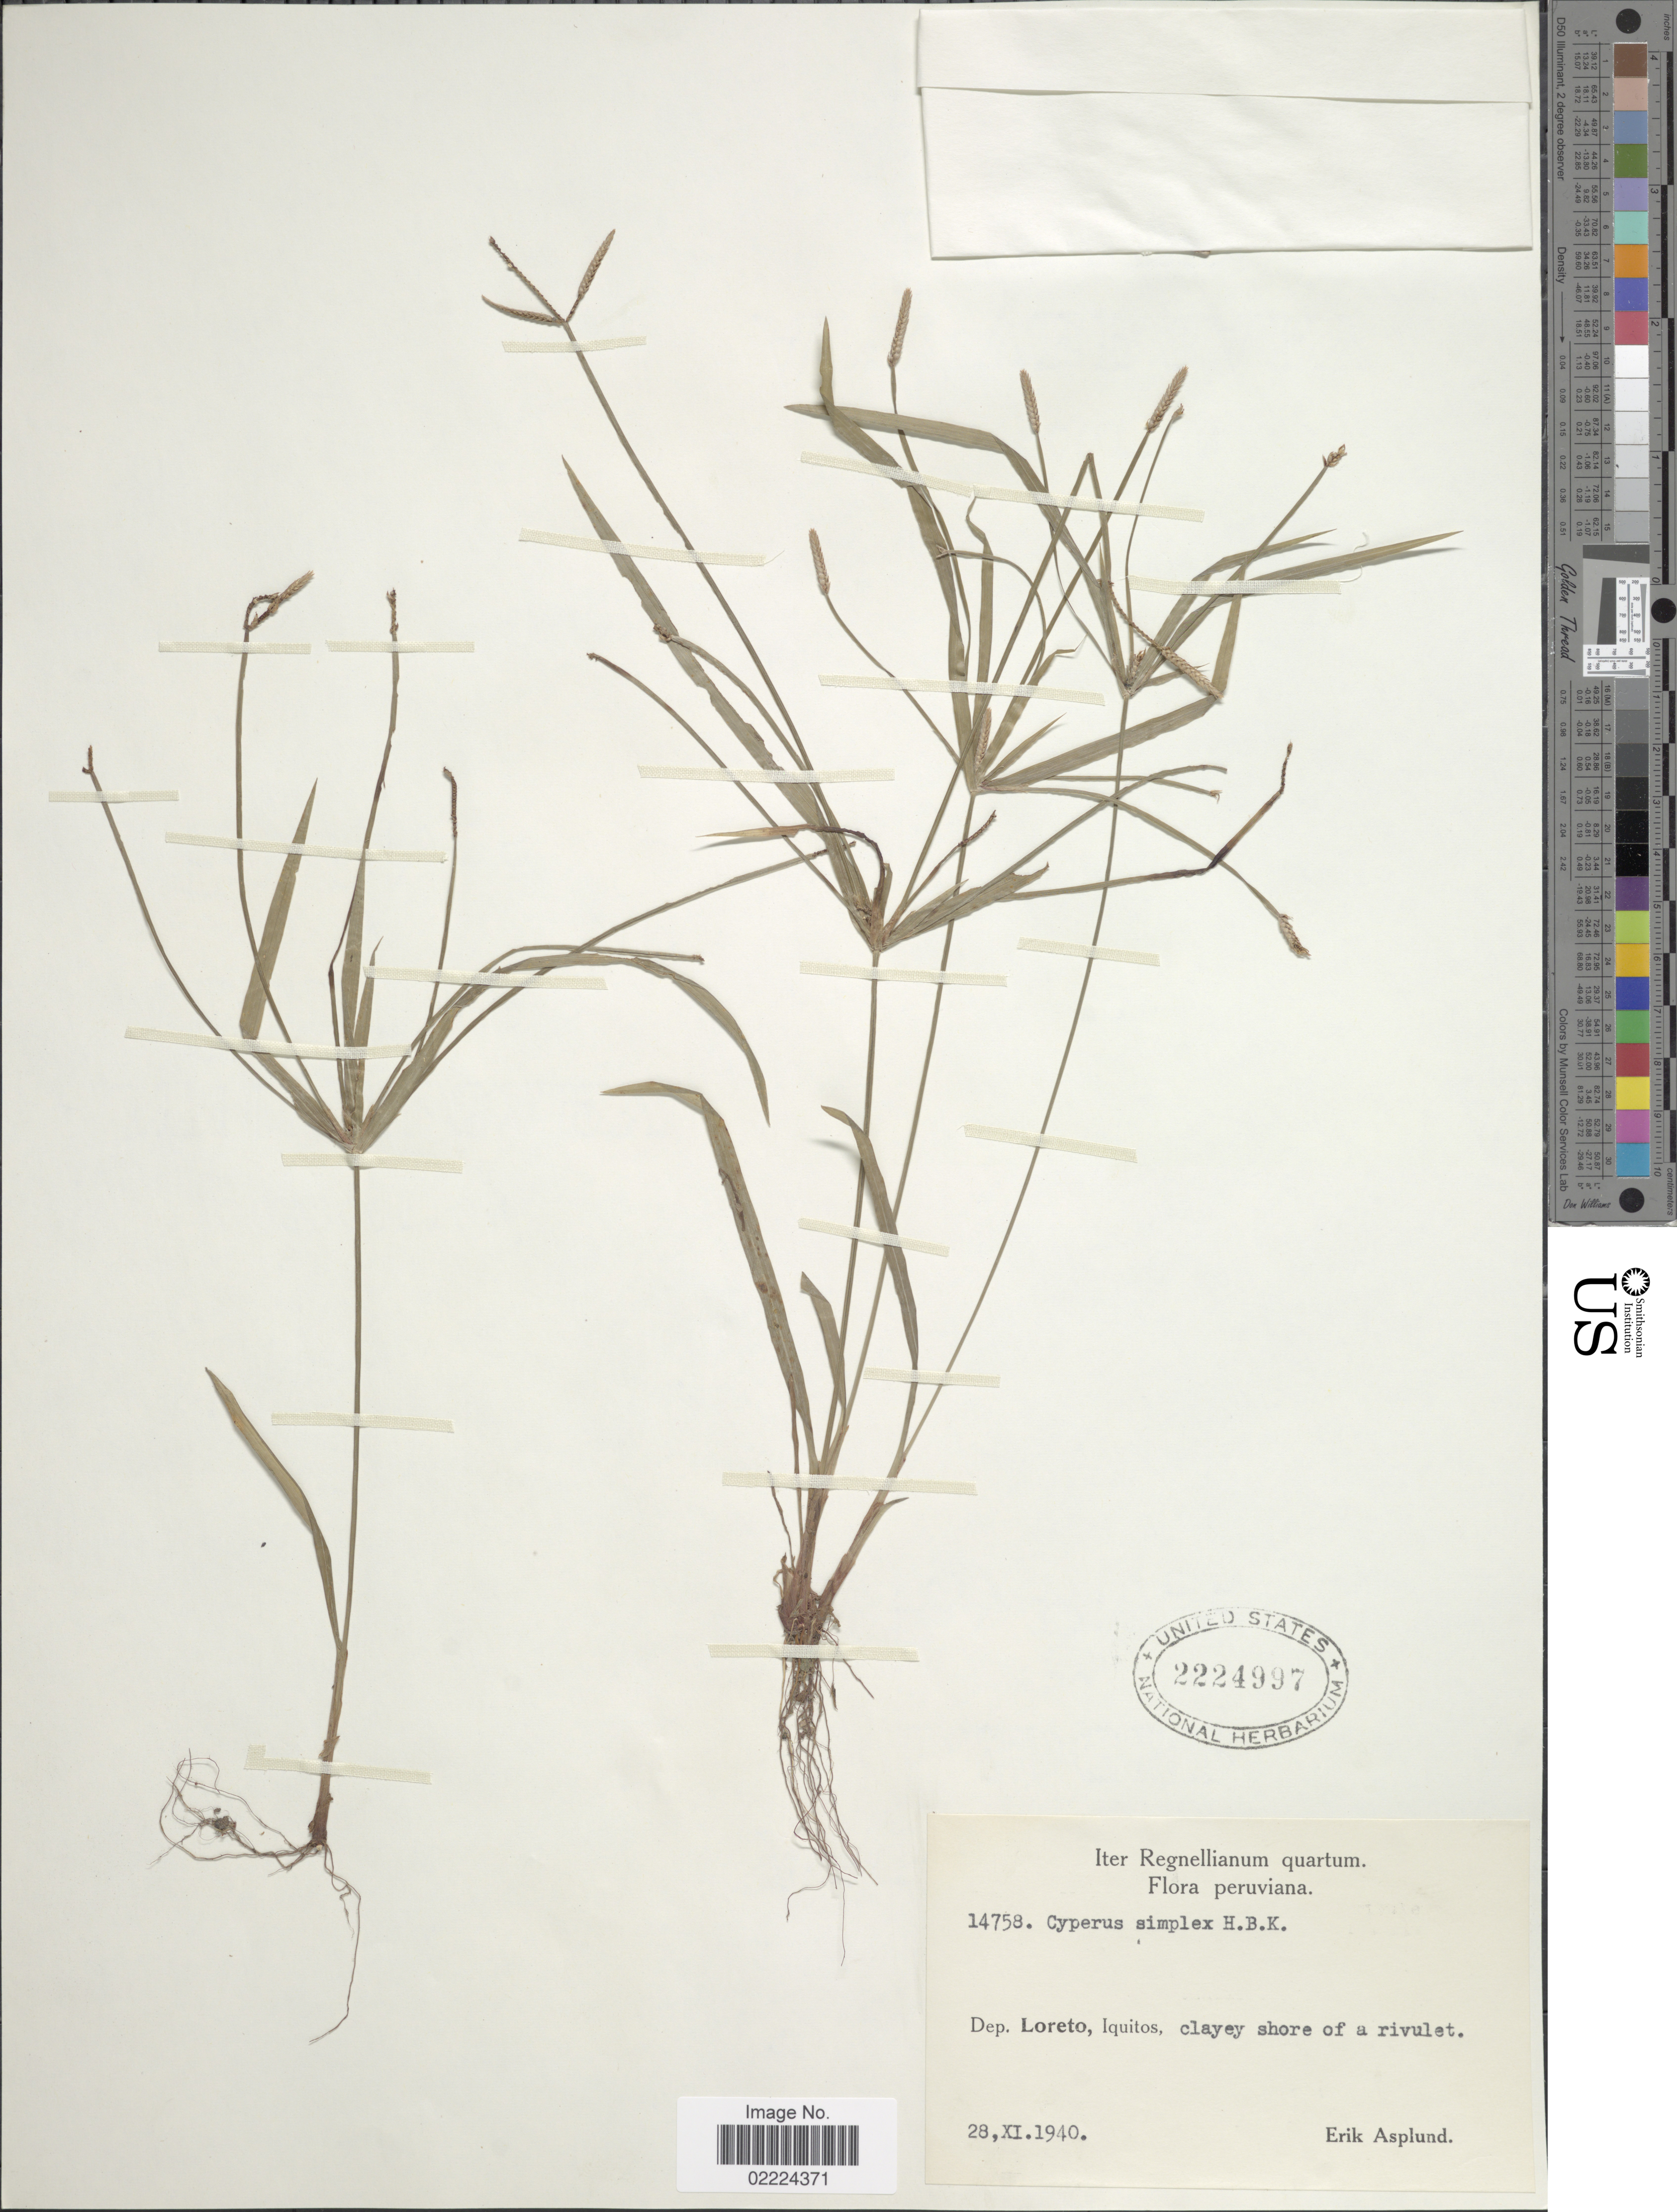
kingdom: Plantae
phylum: Tracheophyta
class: Liliopsida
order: Poales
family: Cyperaceae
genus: Cyperus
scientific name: Cyperus simplex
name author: Kunth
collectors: E. Asplund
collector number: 14758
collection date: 1940-11-28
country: Peru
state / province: Loreto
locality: Iquitos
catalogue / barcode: US 2224997